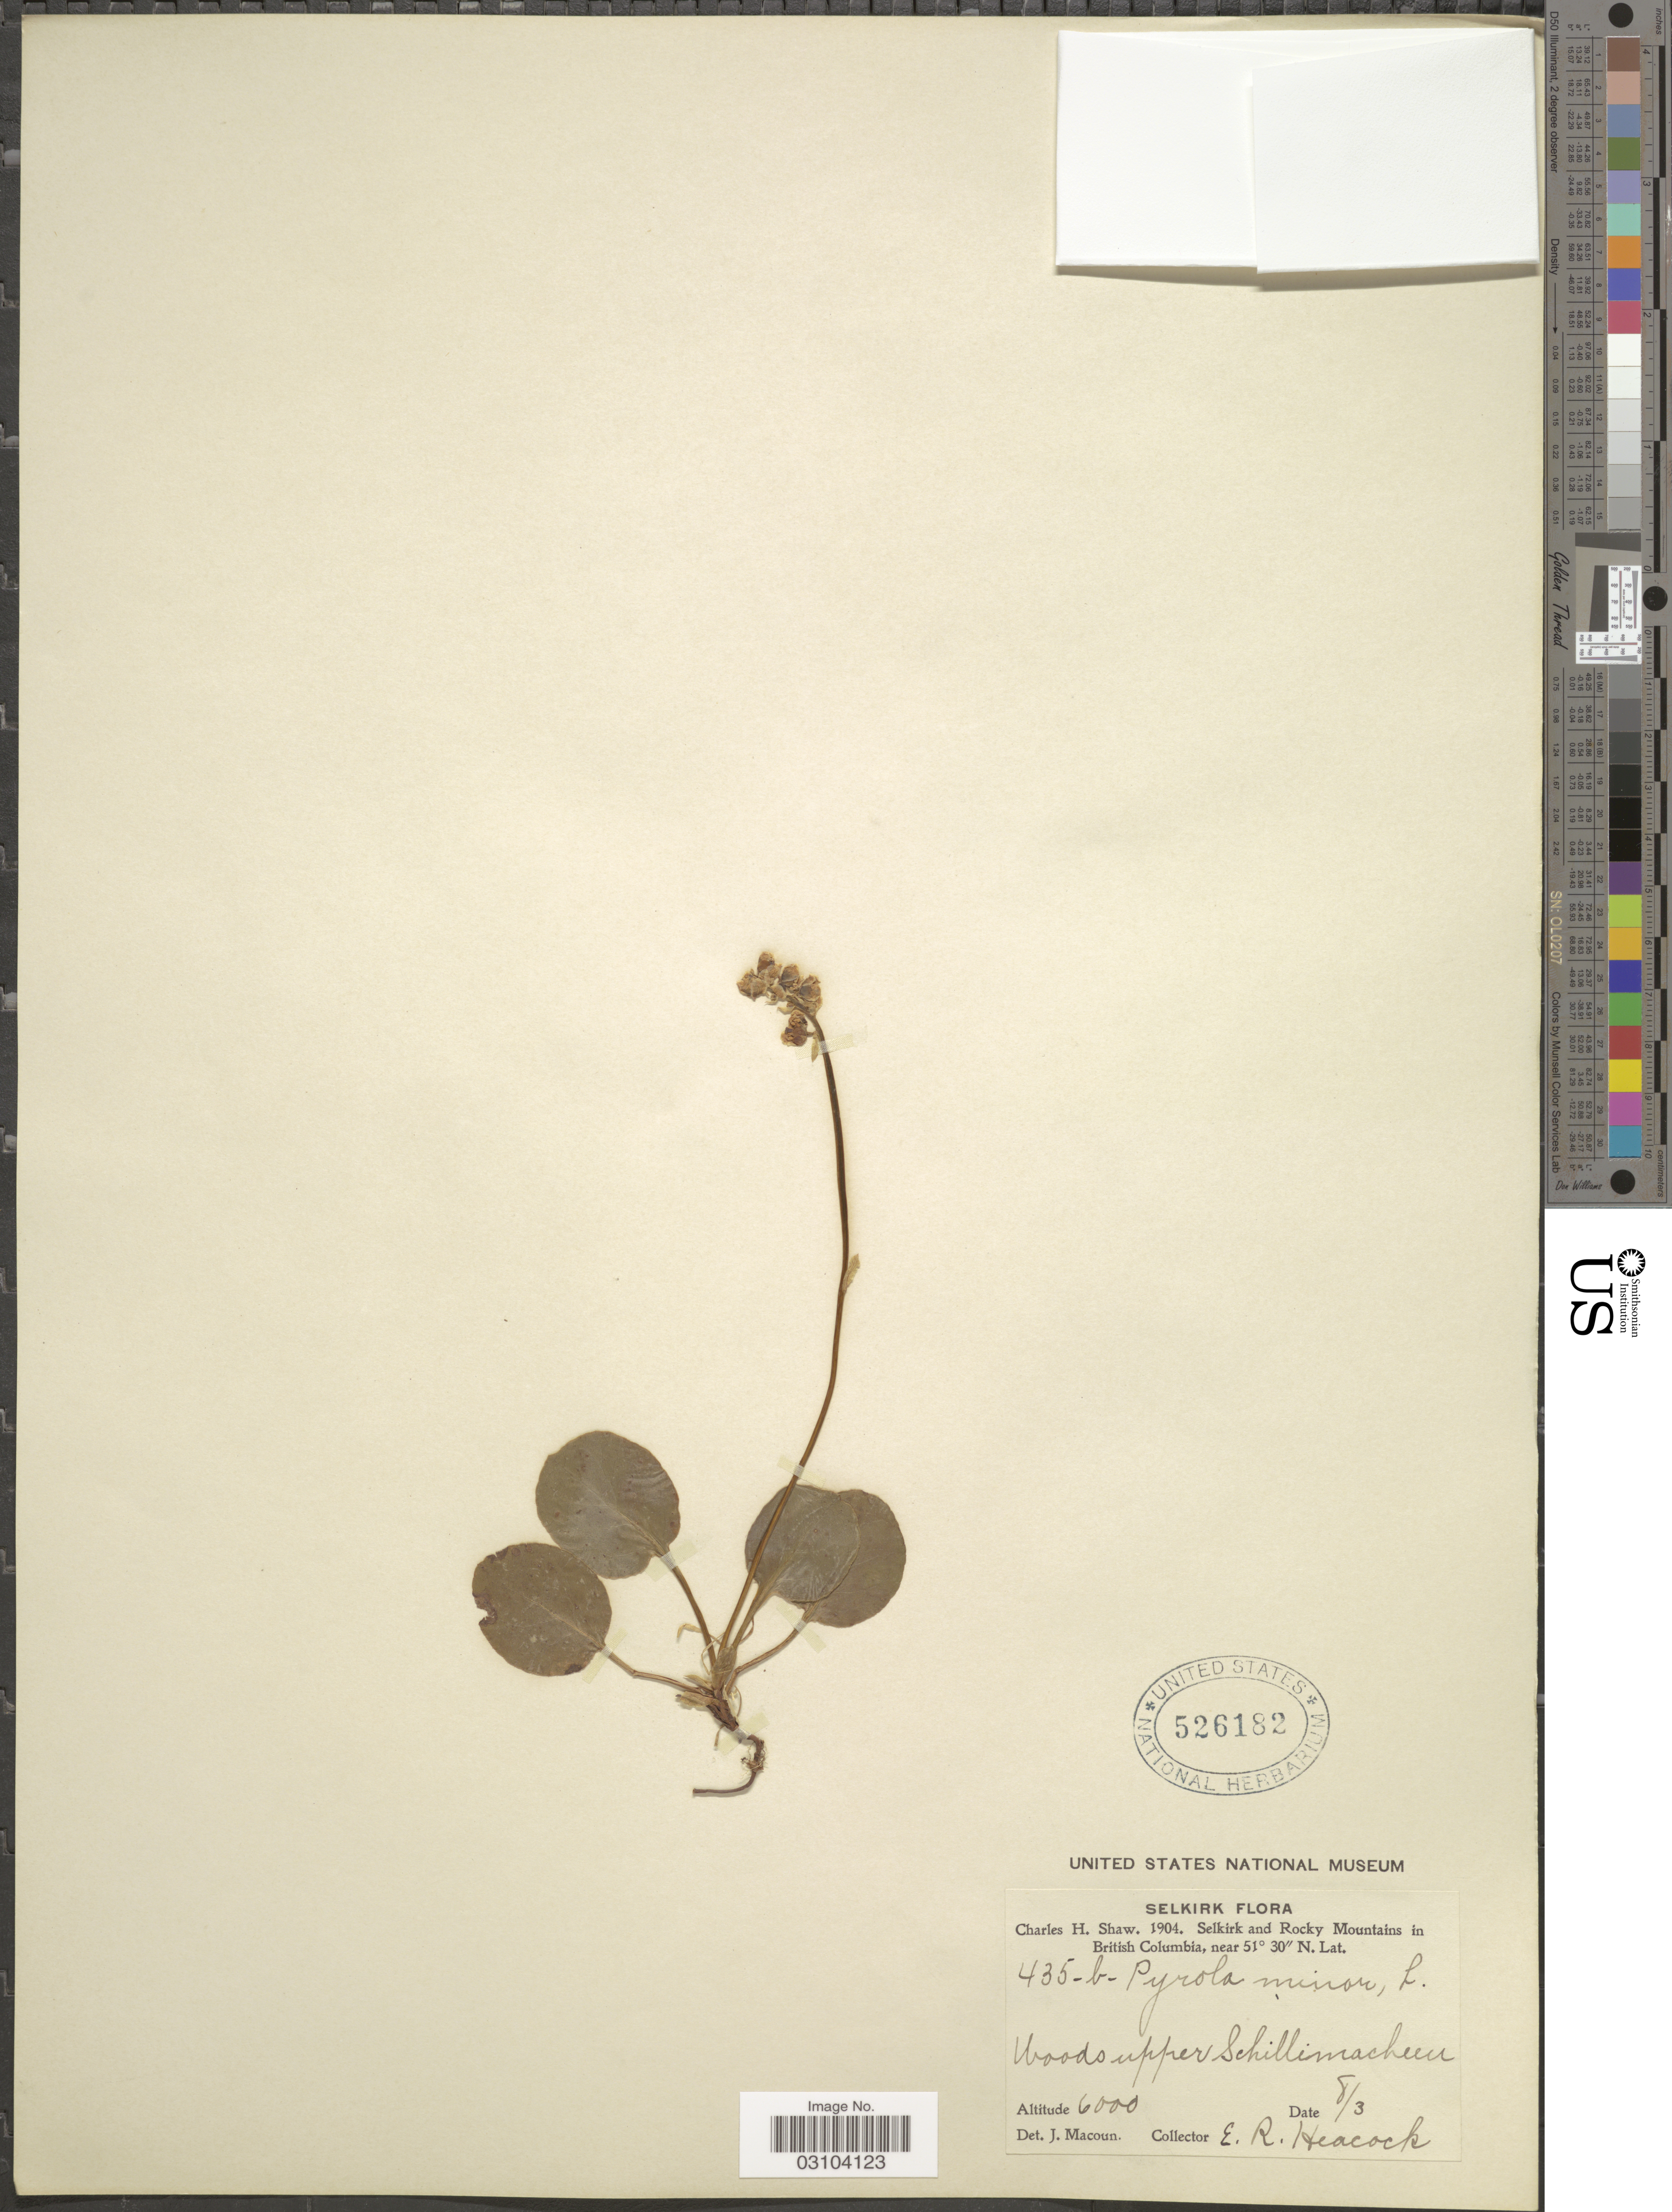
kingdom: Plantae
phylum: Tracheophyta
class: Magnoliopsida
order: Ericales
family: Ericaceae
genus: Pyrola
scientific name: Pyrola minor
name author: L.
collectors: E. Heacock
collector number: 435-b-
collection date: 1904-03-08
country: Canada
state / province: British Columbia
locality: Selkirk. Selkirk and Rocky Mountains. Upper Schillimacheen.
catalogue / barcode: US 526182